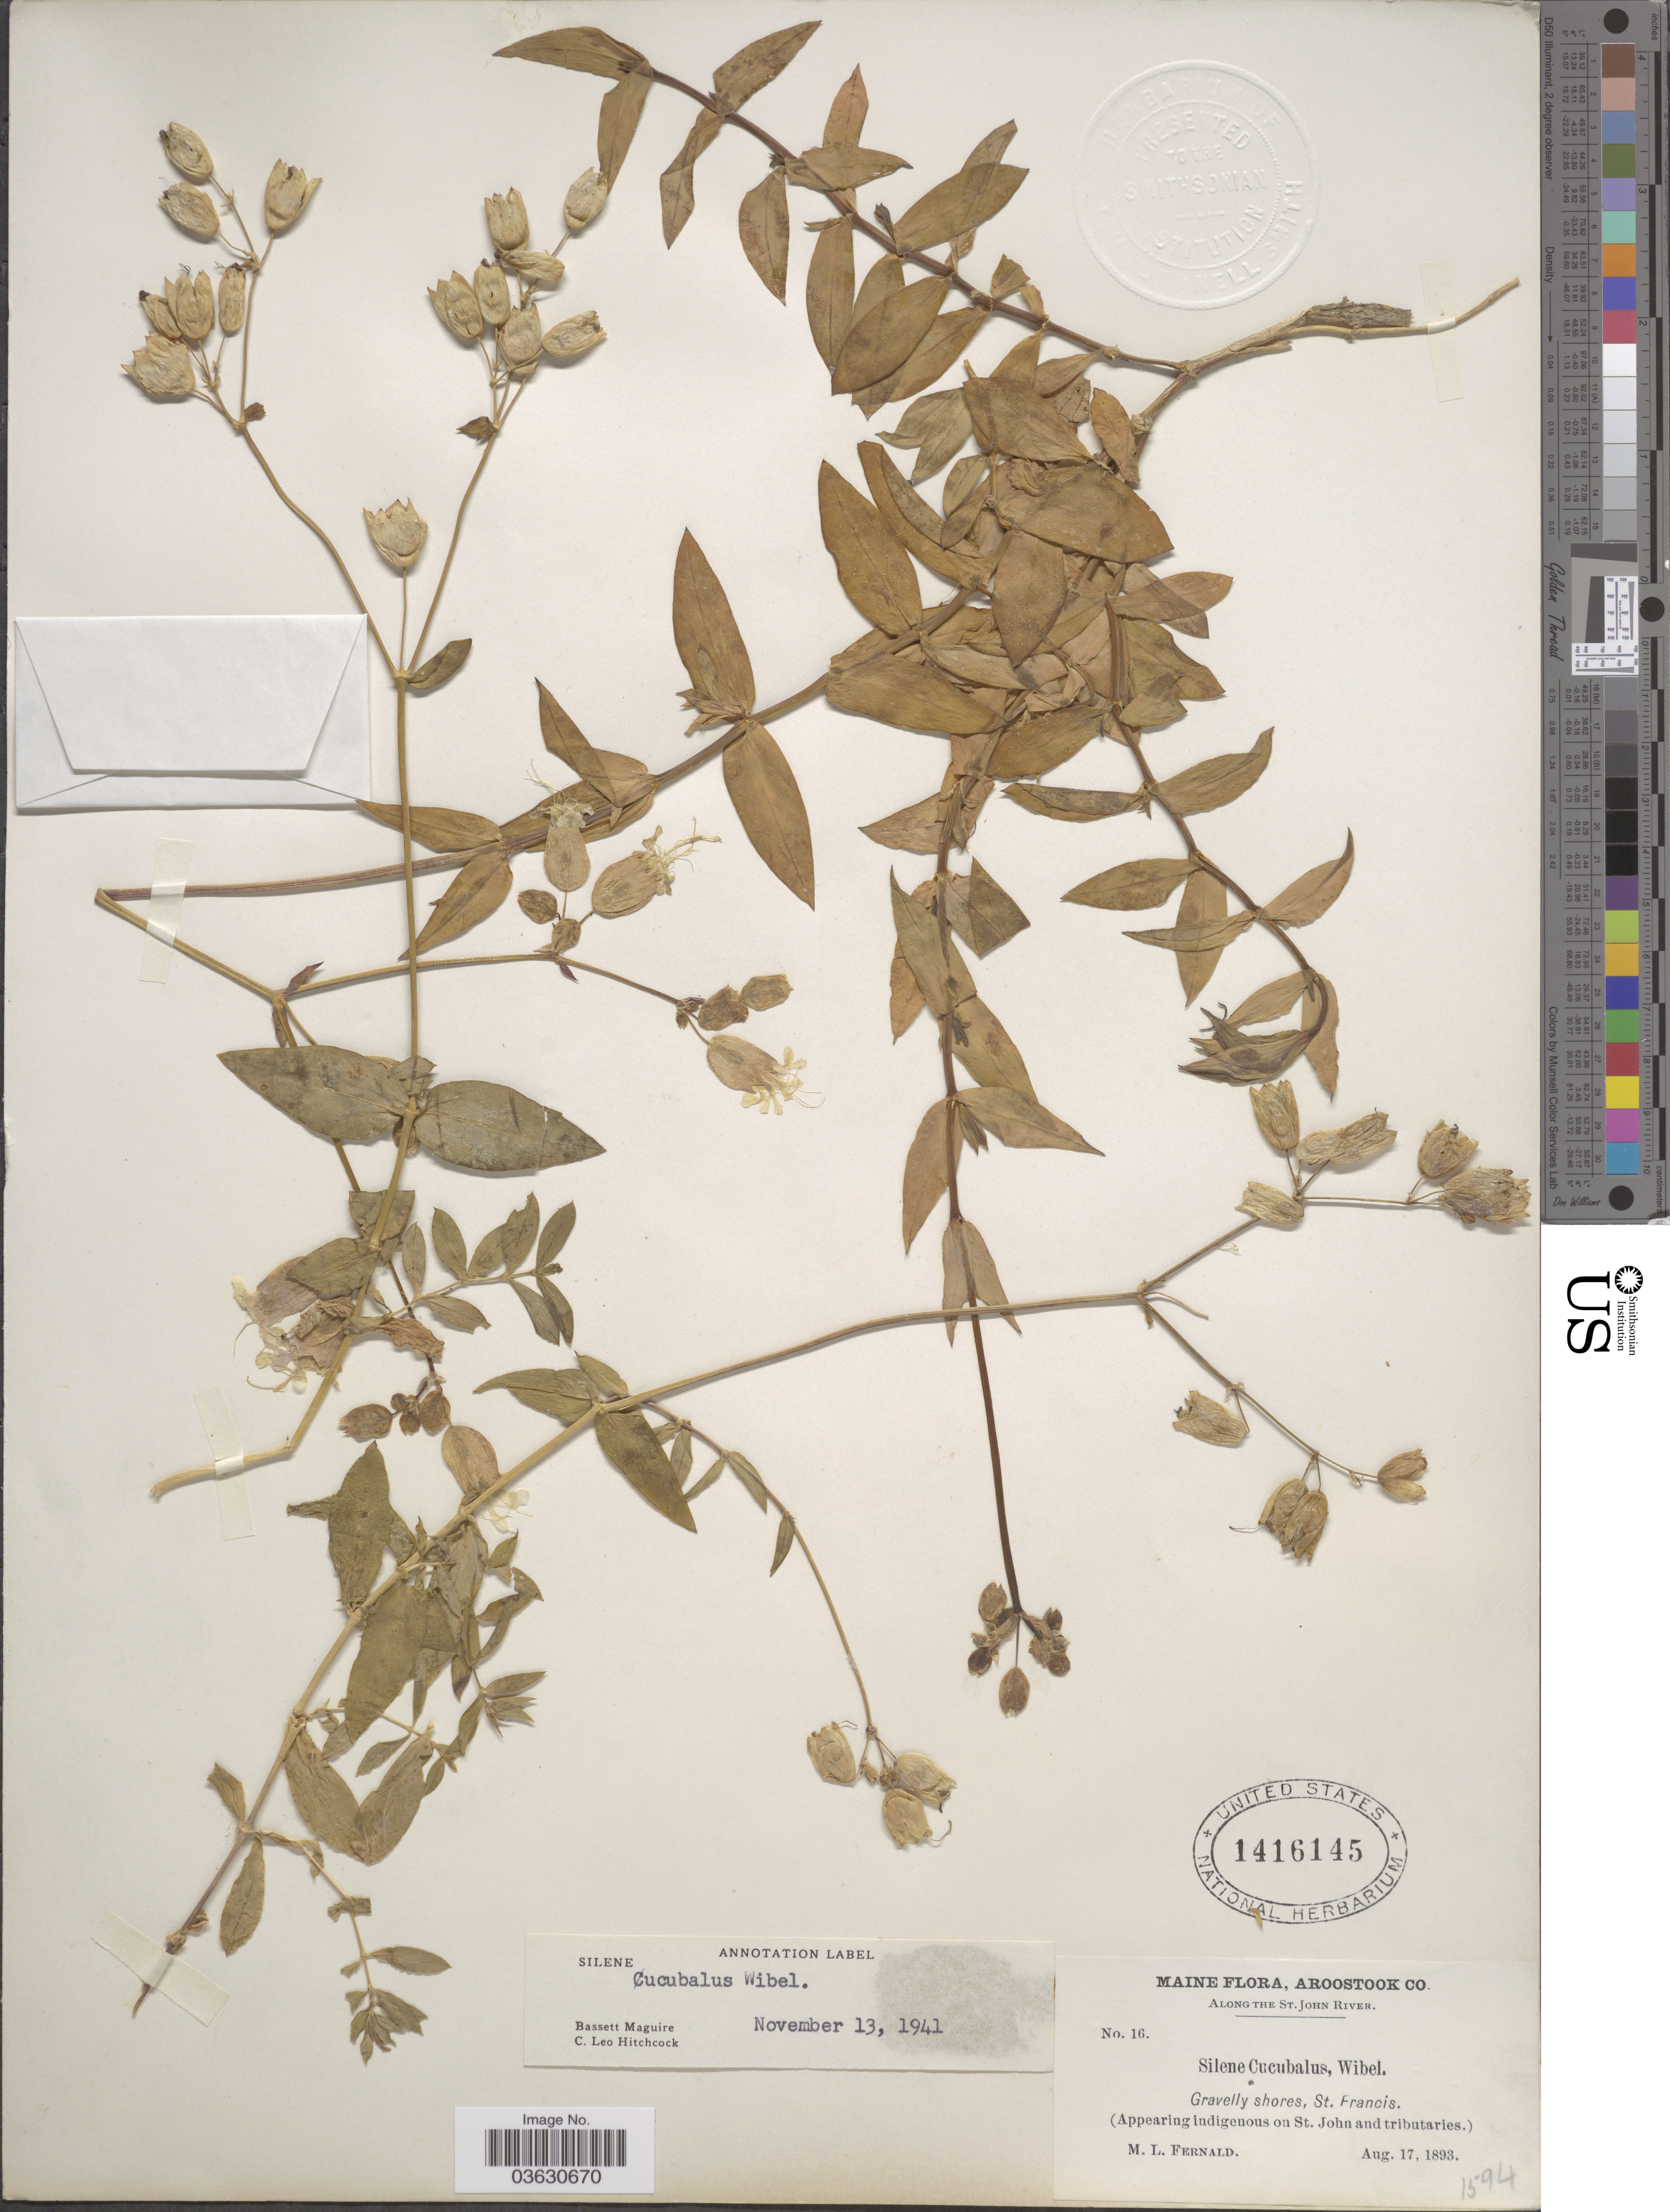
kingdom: Plantae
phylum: Tracheophyta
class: Magnoliopsida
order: Caryophyllales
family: Caryophyllaceae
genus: Silene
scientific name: Silene cucubalus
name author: L.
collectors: M. L. Fernald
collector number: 16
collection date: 1893-08-17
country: United States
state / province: Maine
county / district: Aroostook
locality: Along The St. John River. Gravelly shores, St. Francis.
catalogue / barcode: US 1416145